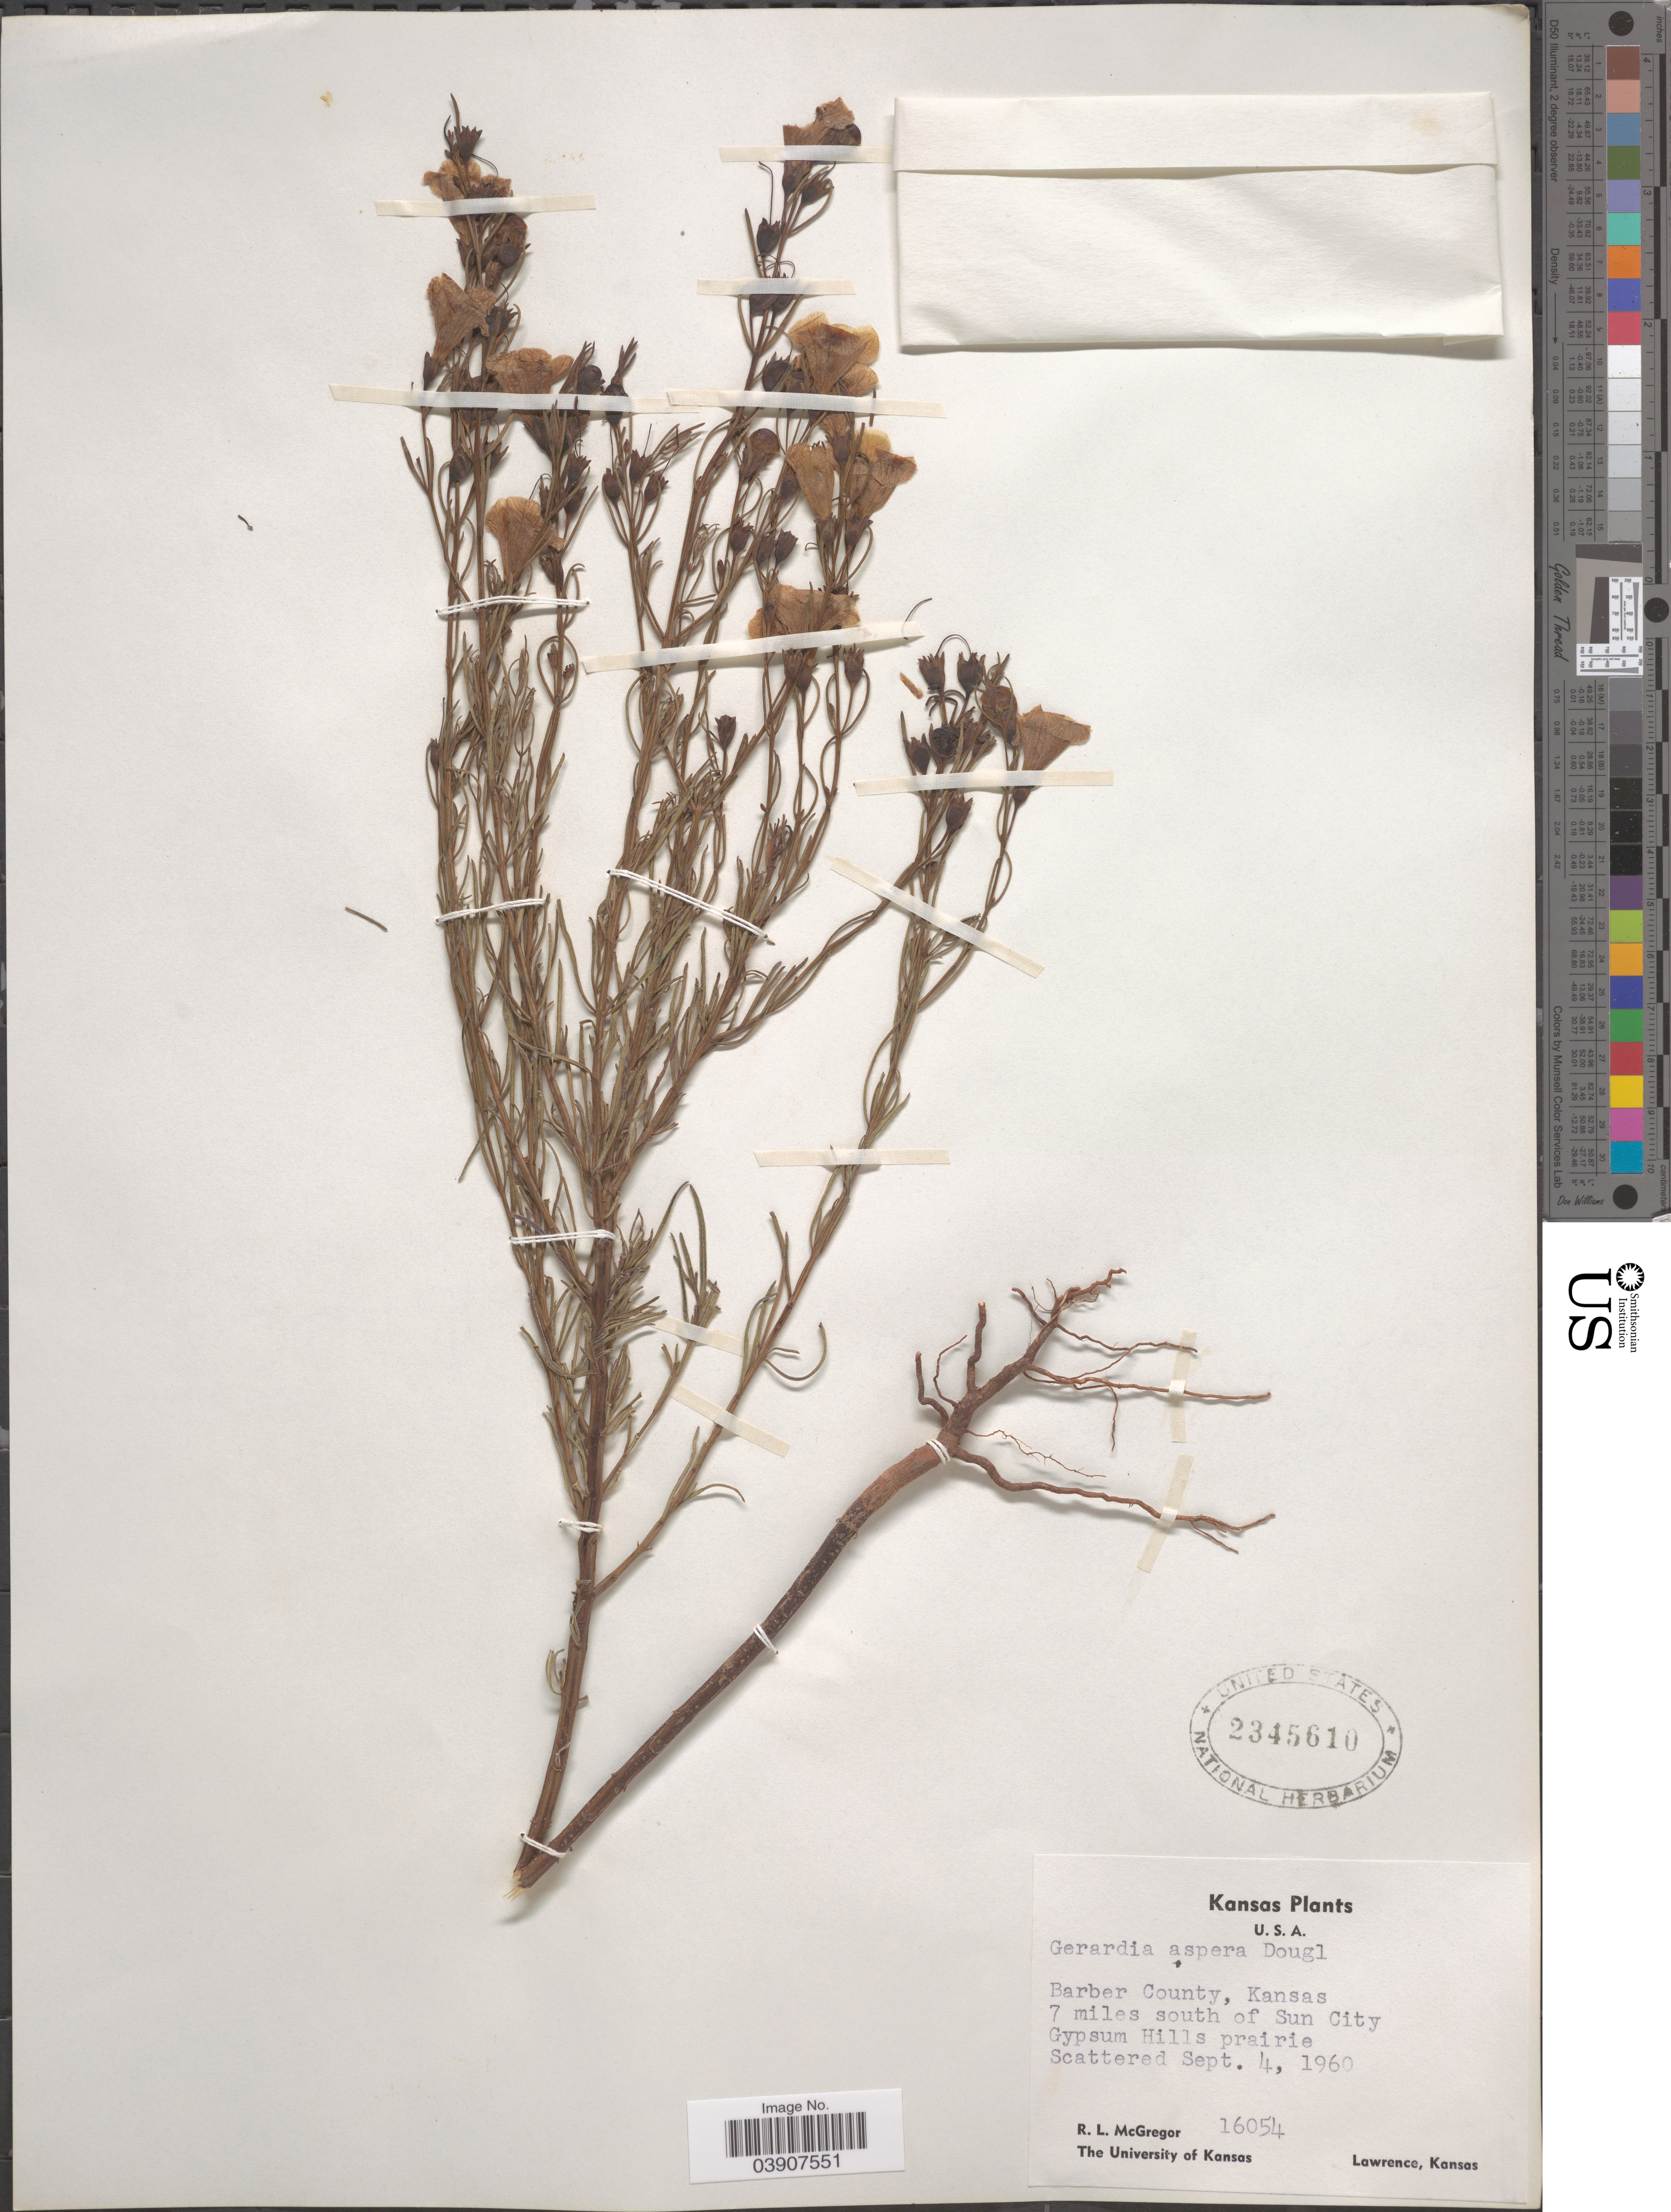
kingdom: Plantae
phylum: Tracheophyta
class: Magnoliopsida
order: Lamiales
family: Orobanchaceae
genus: Agalinis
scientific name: Agalinis aspera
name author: (Douglas ex Benth.) Britton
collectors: R. McGregor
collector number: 16054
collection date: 1960-09-04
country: United States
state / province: Kansas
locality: Barber County, 7 miles south of Sun City, Gypsum Hills prairie.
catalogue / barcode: US 2345610